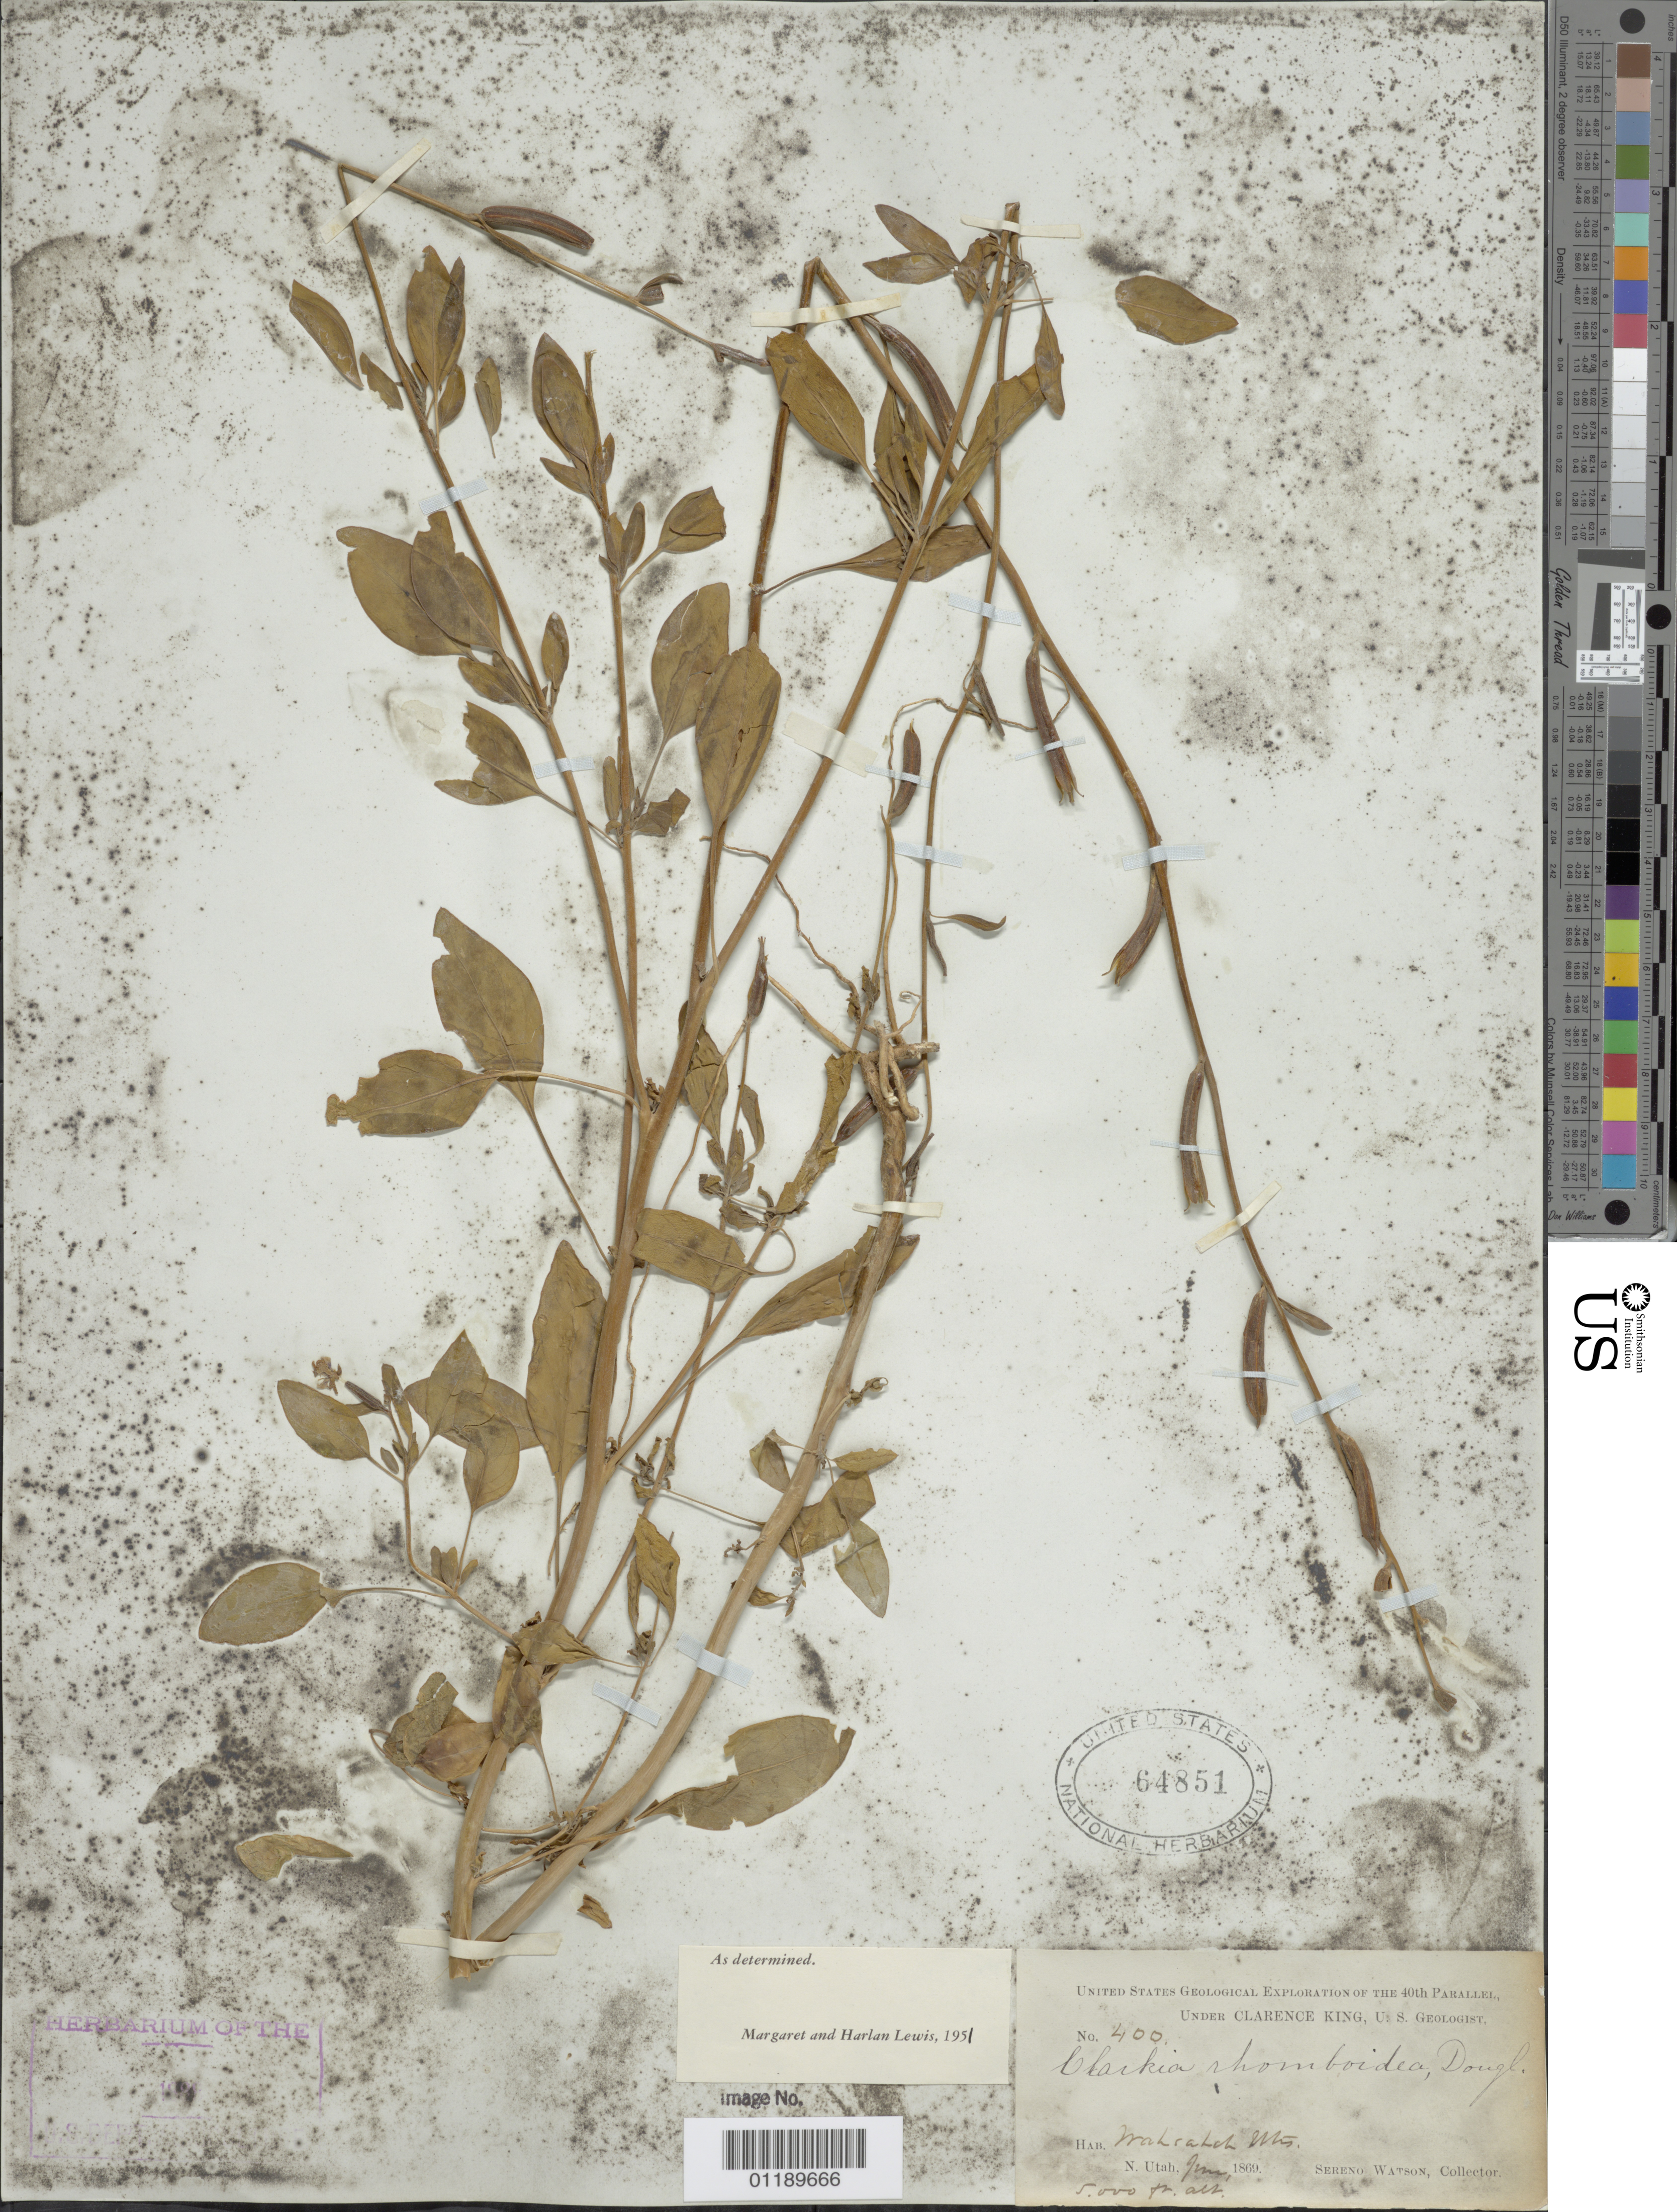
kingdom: Plantae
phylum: Tracheophyta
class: Magnoliopsida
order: Myrtales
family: Onagraceae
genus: Clarkia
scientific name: Clarkia rhomboidea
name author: Douglas ex Hook.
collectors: S. Watson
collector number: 400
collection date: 1869-06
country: United States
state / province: Utah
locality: Wasatch Mts.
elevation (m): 1524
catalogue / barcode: US 64851